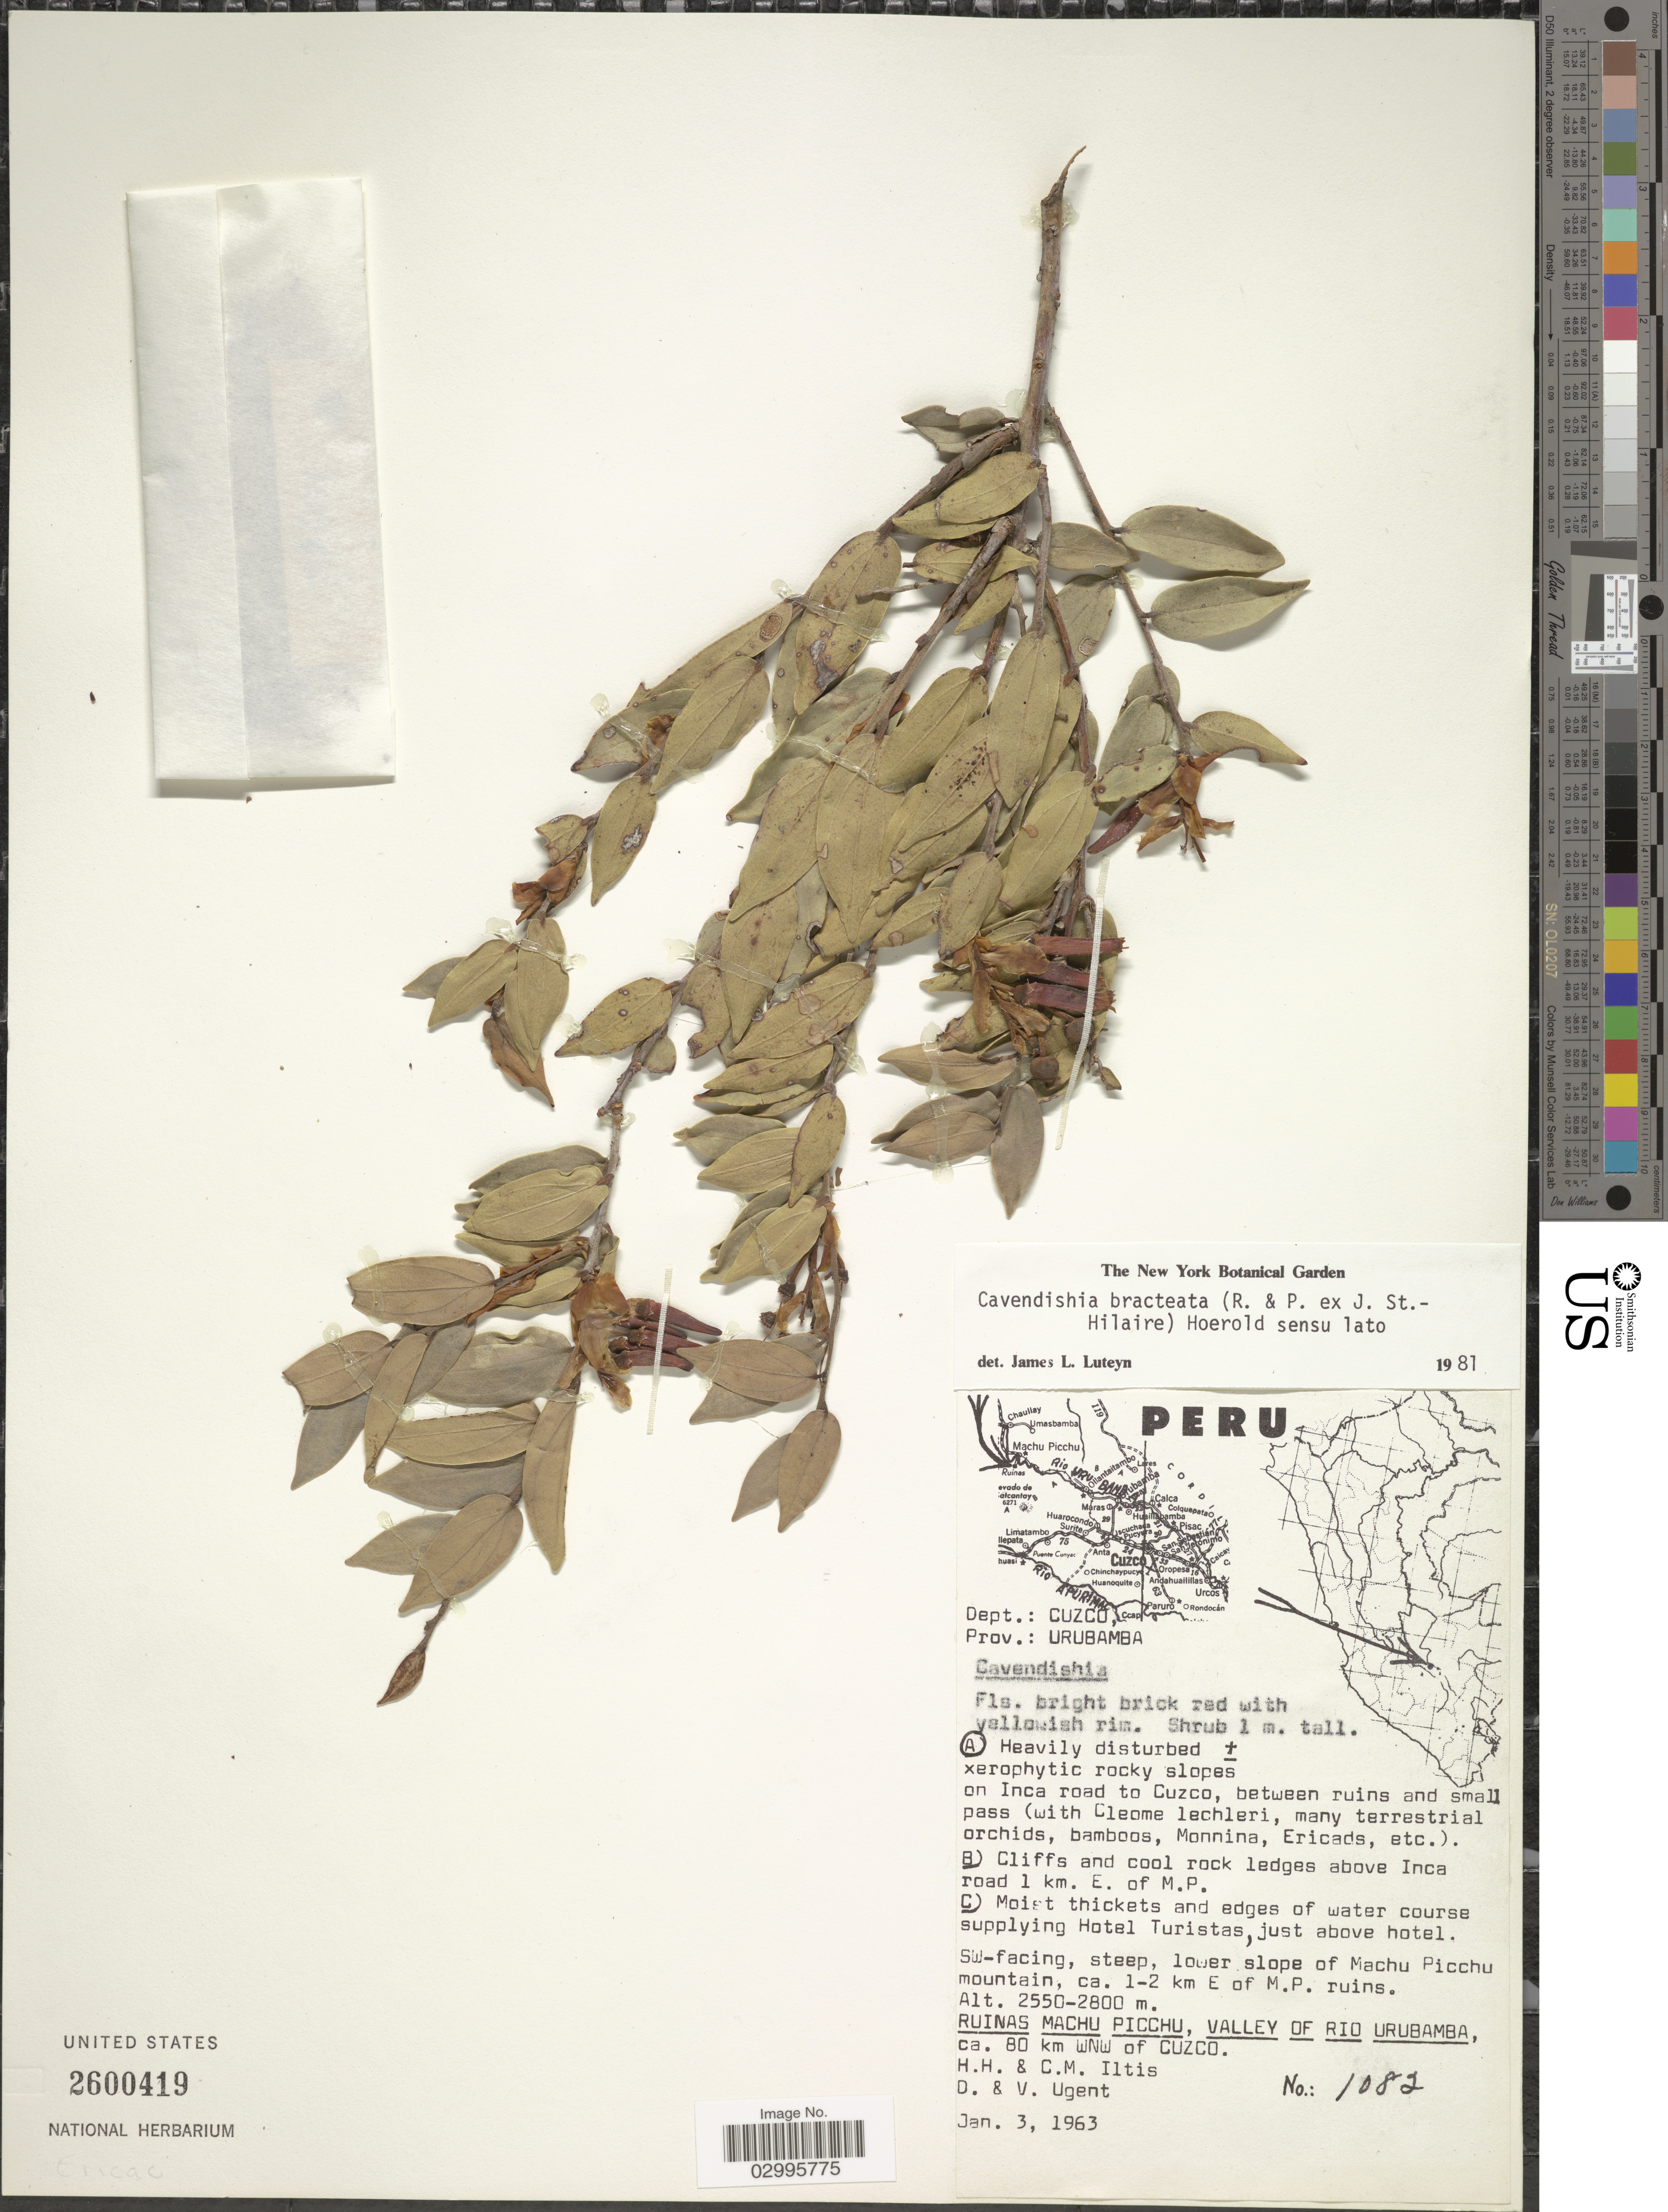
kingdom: Plantae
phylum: Tracheophyta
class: Magnoliopsida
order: Ericales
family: Ericaceae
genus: Cavendishia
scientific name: Cavendishia bracteata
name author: (Ruiz & Pav. ex J. St.-Hil.) Hoerold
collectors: H. H. Iltis, C. M Iltis, D. Ugent & V. Ugent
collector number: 1082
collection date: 1963-01-03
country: Peru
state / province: Cusco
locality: Dept.: Cuzco. Prov.: Urubamba. Inca road to Cuzco, between ruins and small pass. SW-facing, steep, lower slopes of Machu Picchu mountain, ca. 1-2 km E of M.P. ruins. Ruinas Machu Picchu, Valley of Rio Urubamba, ca. 80 km WNW of Cuzco.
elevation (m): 2550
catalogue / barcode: US 2600419